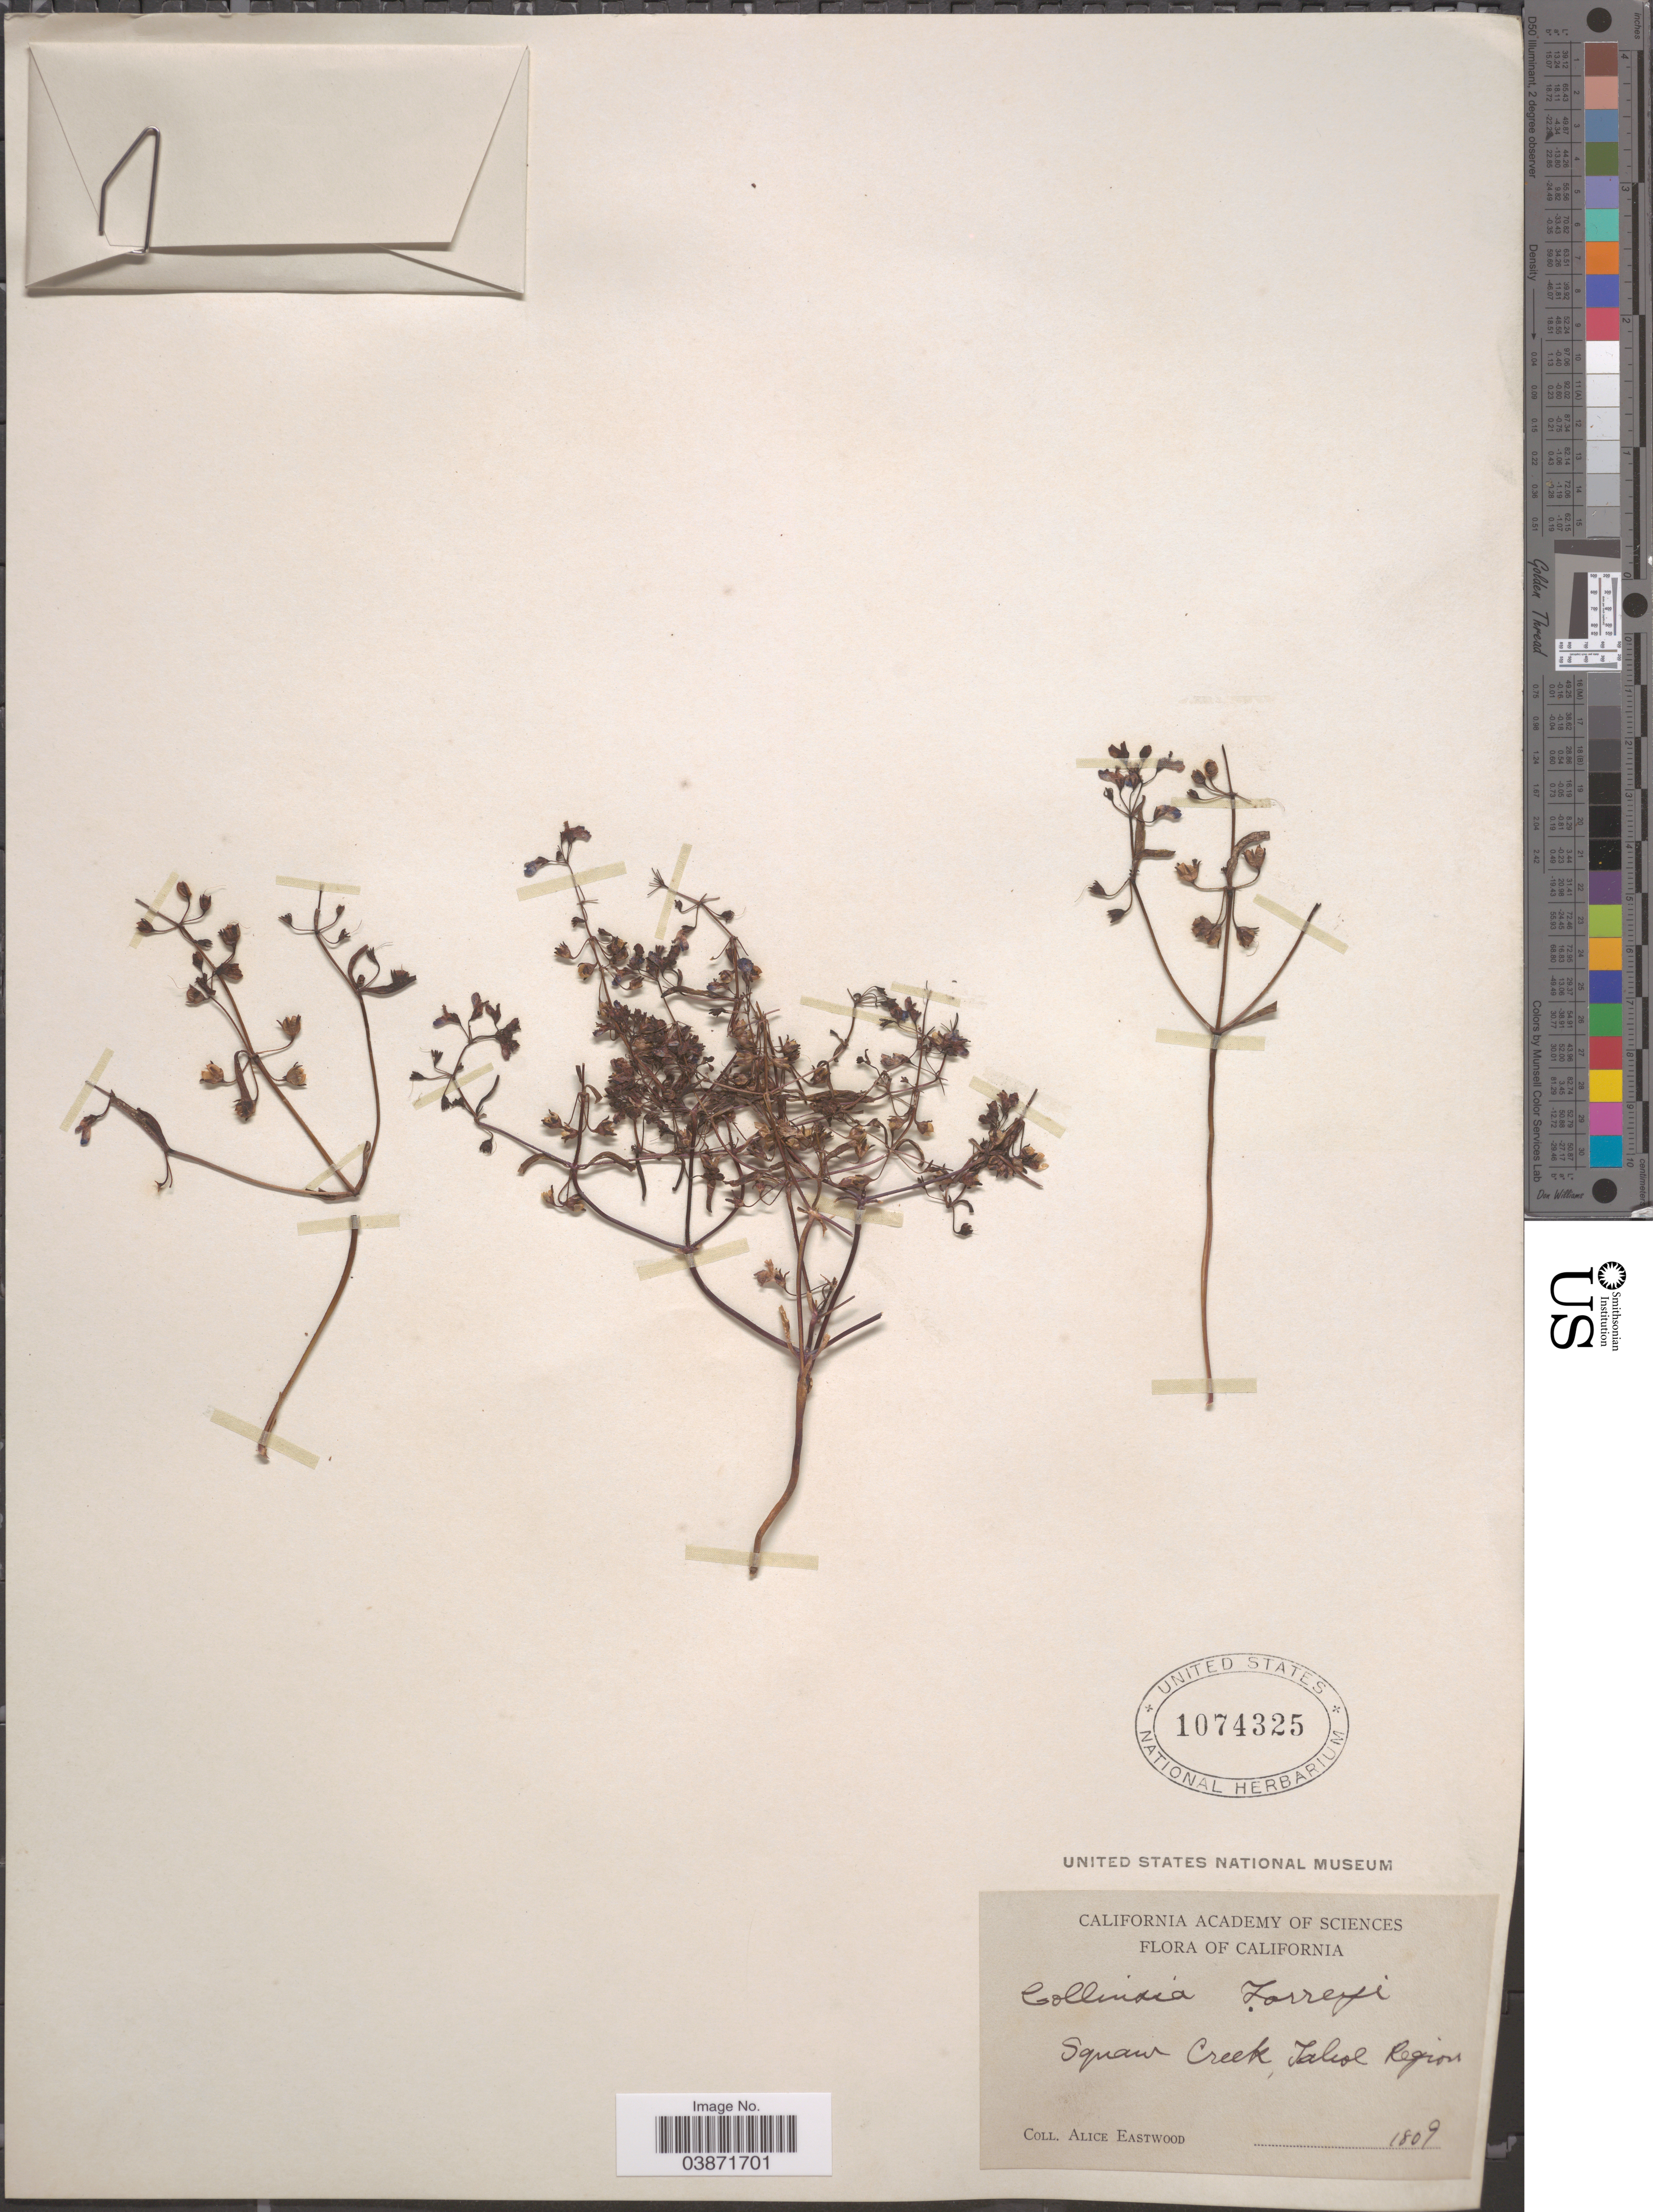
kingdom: Plantae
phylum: Tracheophyta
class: Magnoliopsida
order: Lamiales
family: Plantaginaceae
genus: Collinsia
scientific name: Collinsia torreyi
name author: A. Gray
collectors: A. Eastwood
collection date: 1809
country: United States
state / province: California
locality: Squaw Creek, Takol Regions.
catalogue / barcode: US 1074325